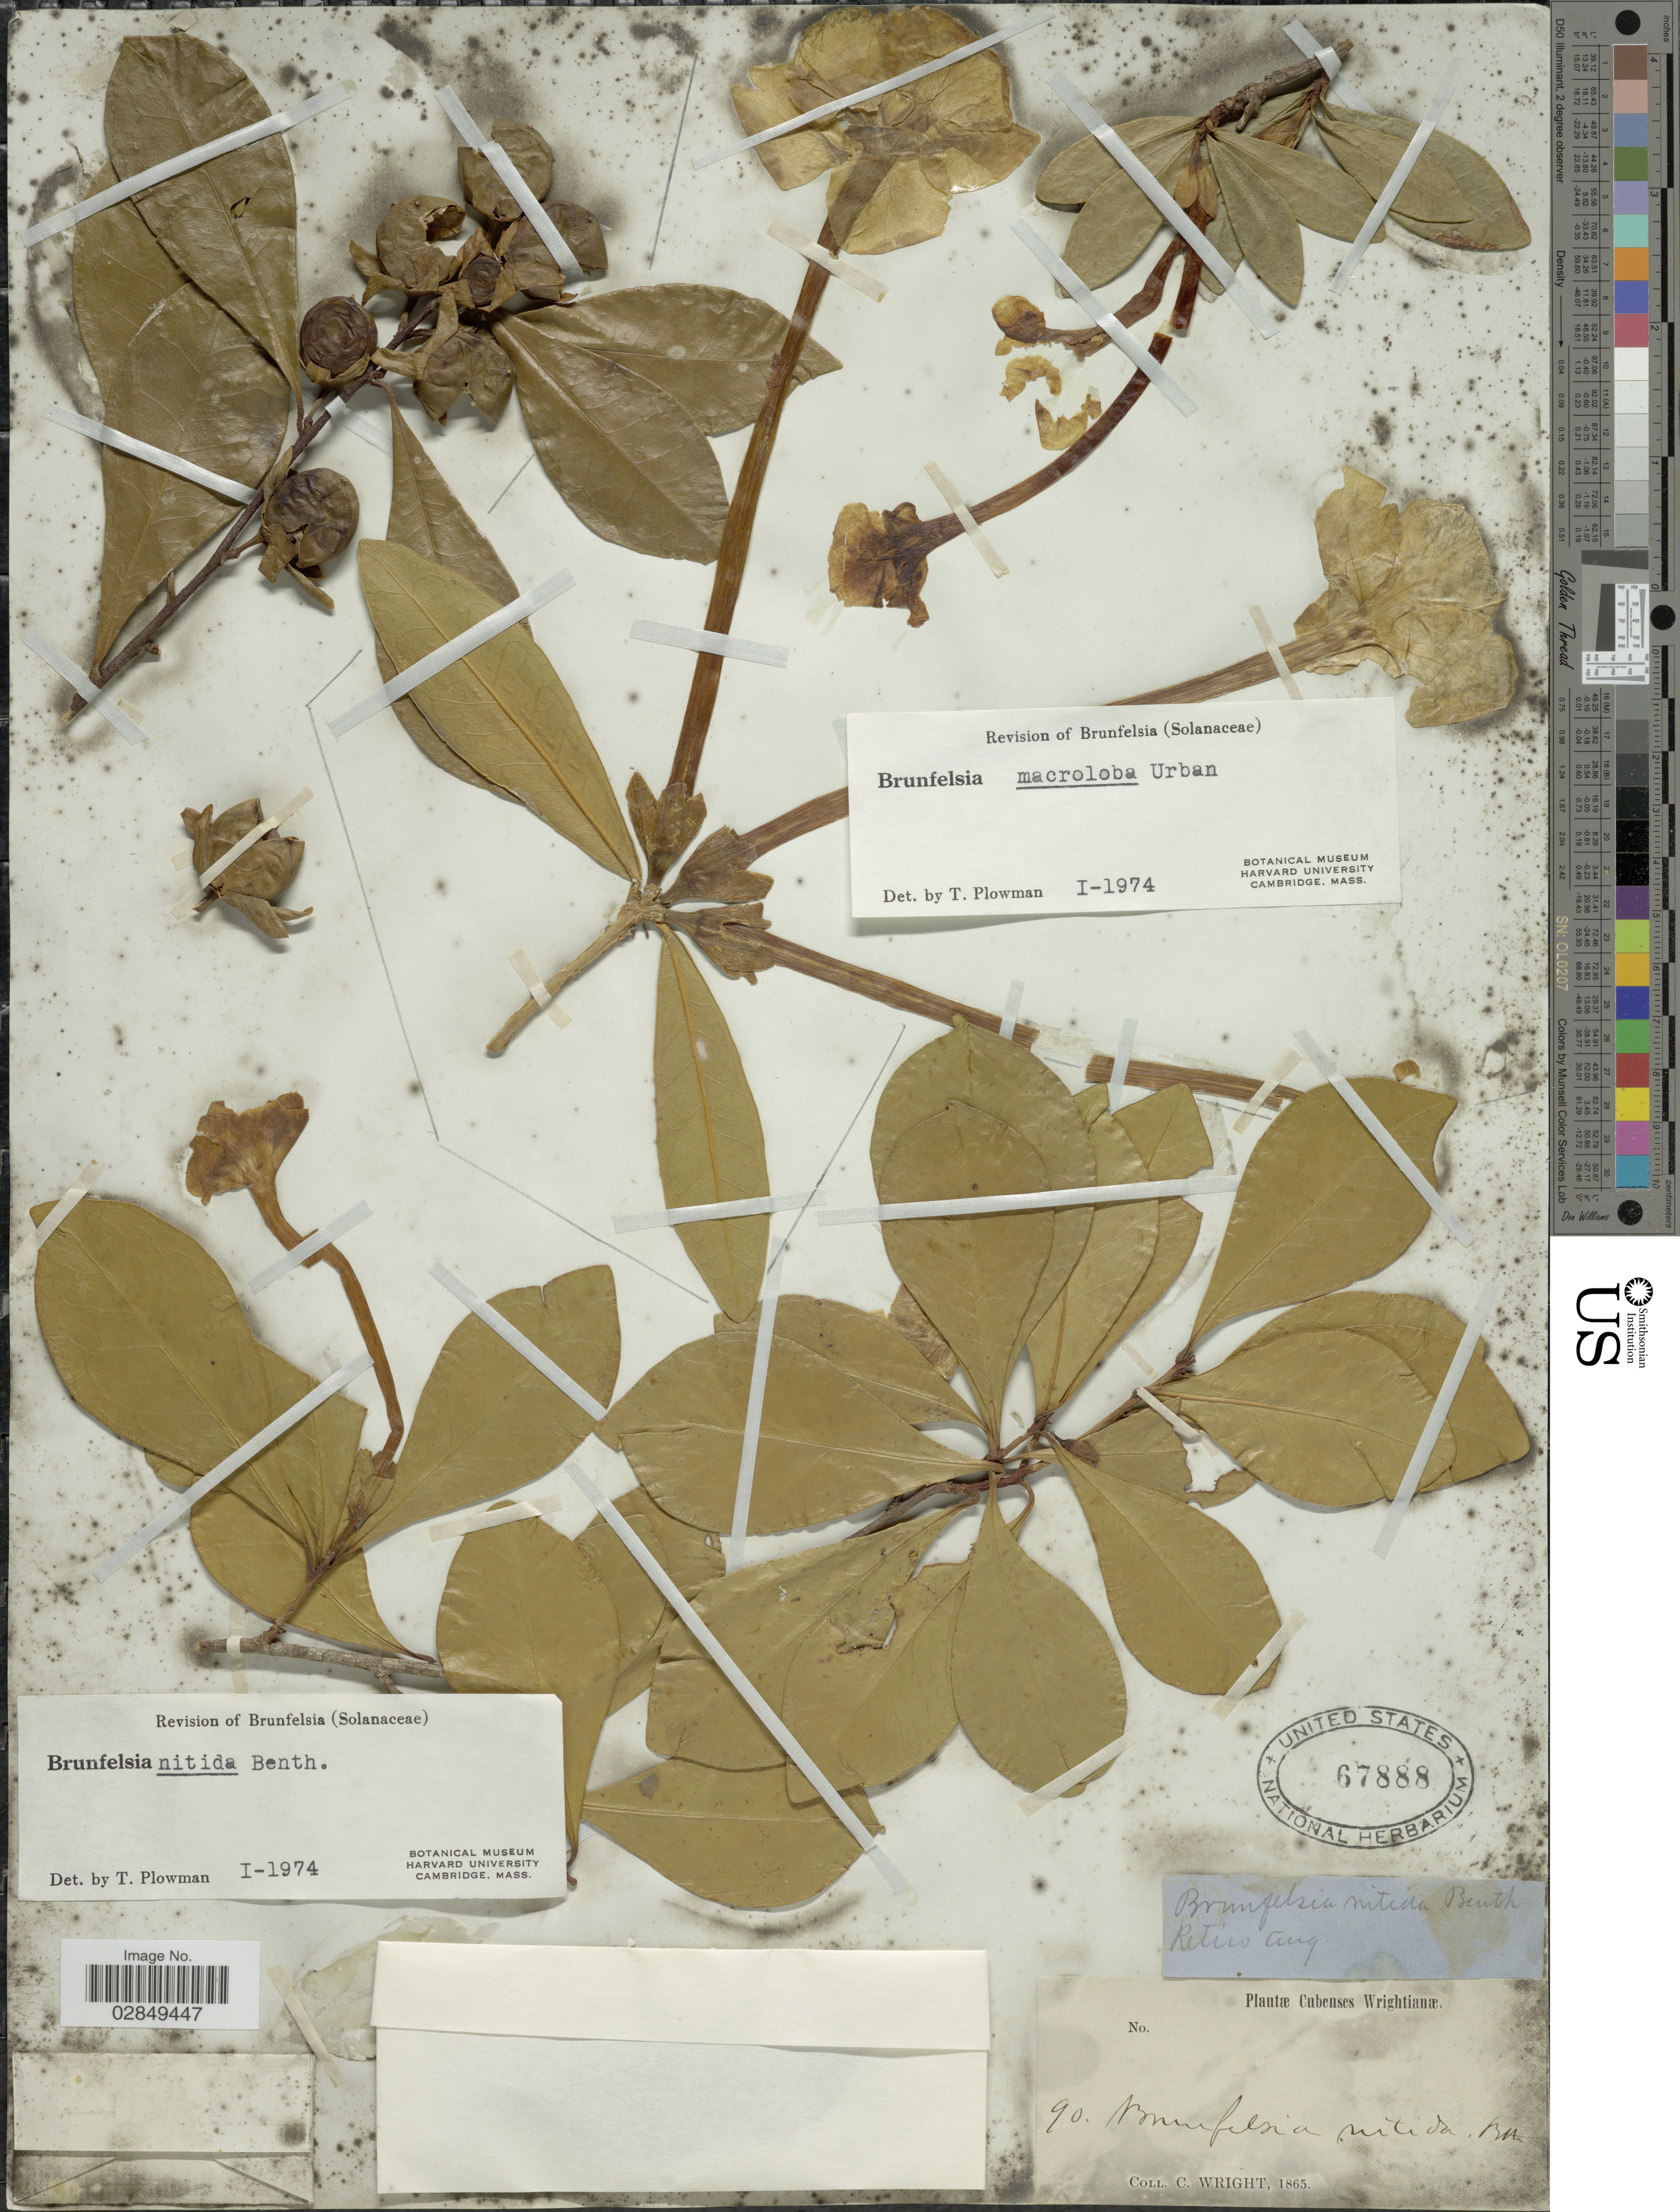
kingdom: Plantae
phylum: Tracheophyta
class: Magnoliopsida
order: Solanales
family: Solanaceae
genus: Brunfelsia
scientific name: Brunfelsia nitida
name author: Benth.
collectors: C. Wright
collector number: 90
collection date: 1865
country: Cuba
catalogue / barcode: US 67888